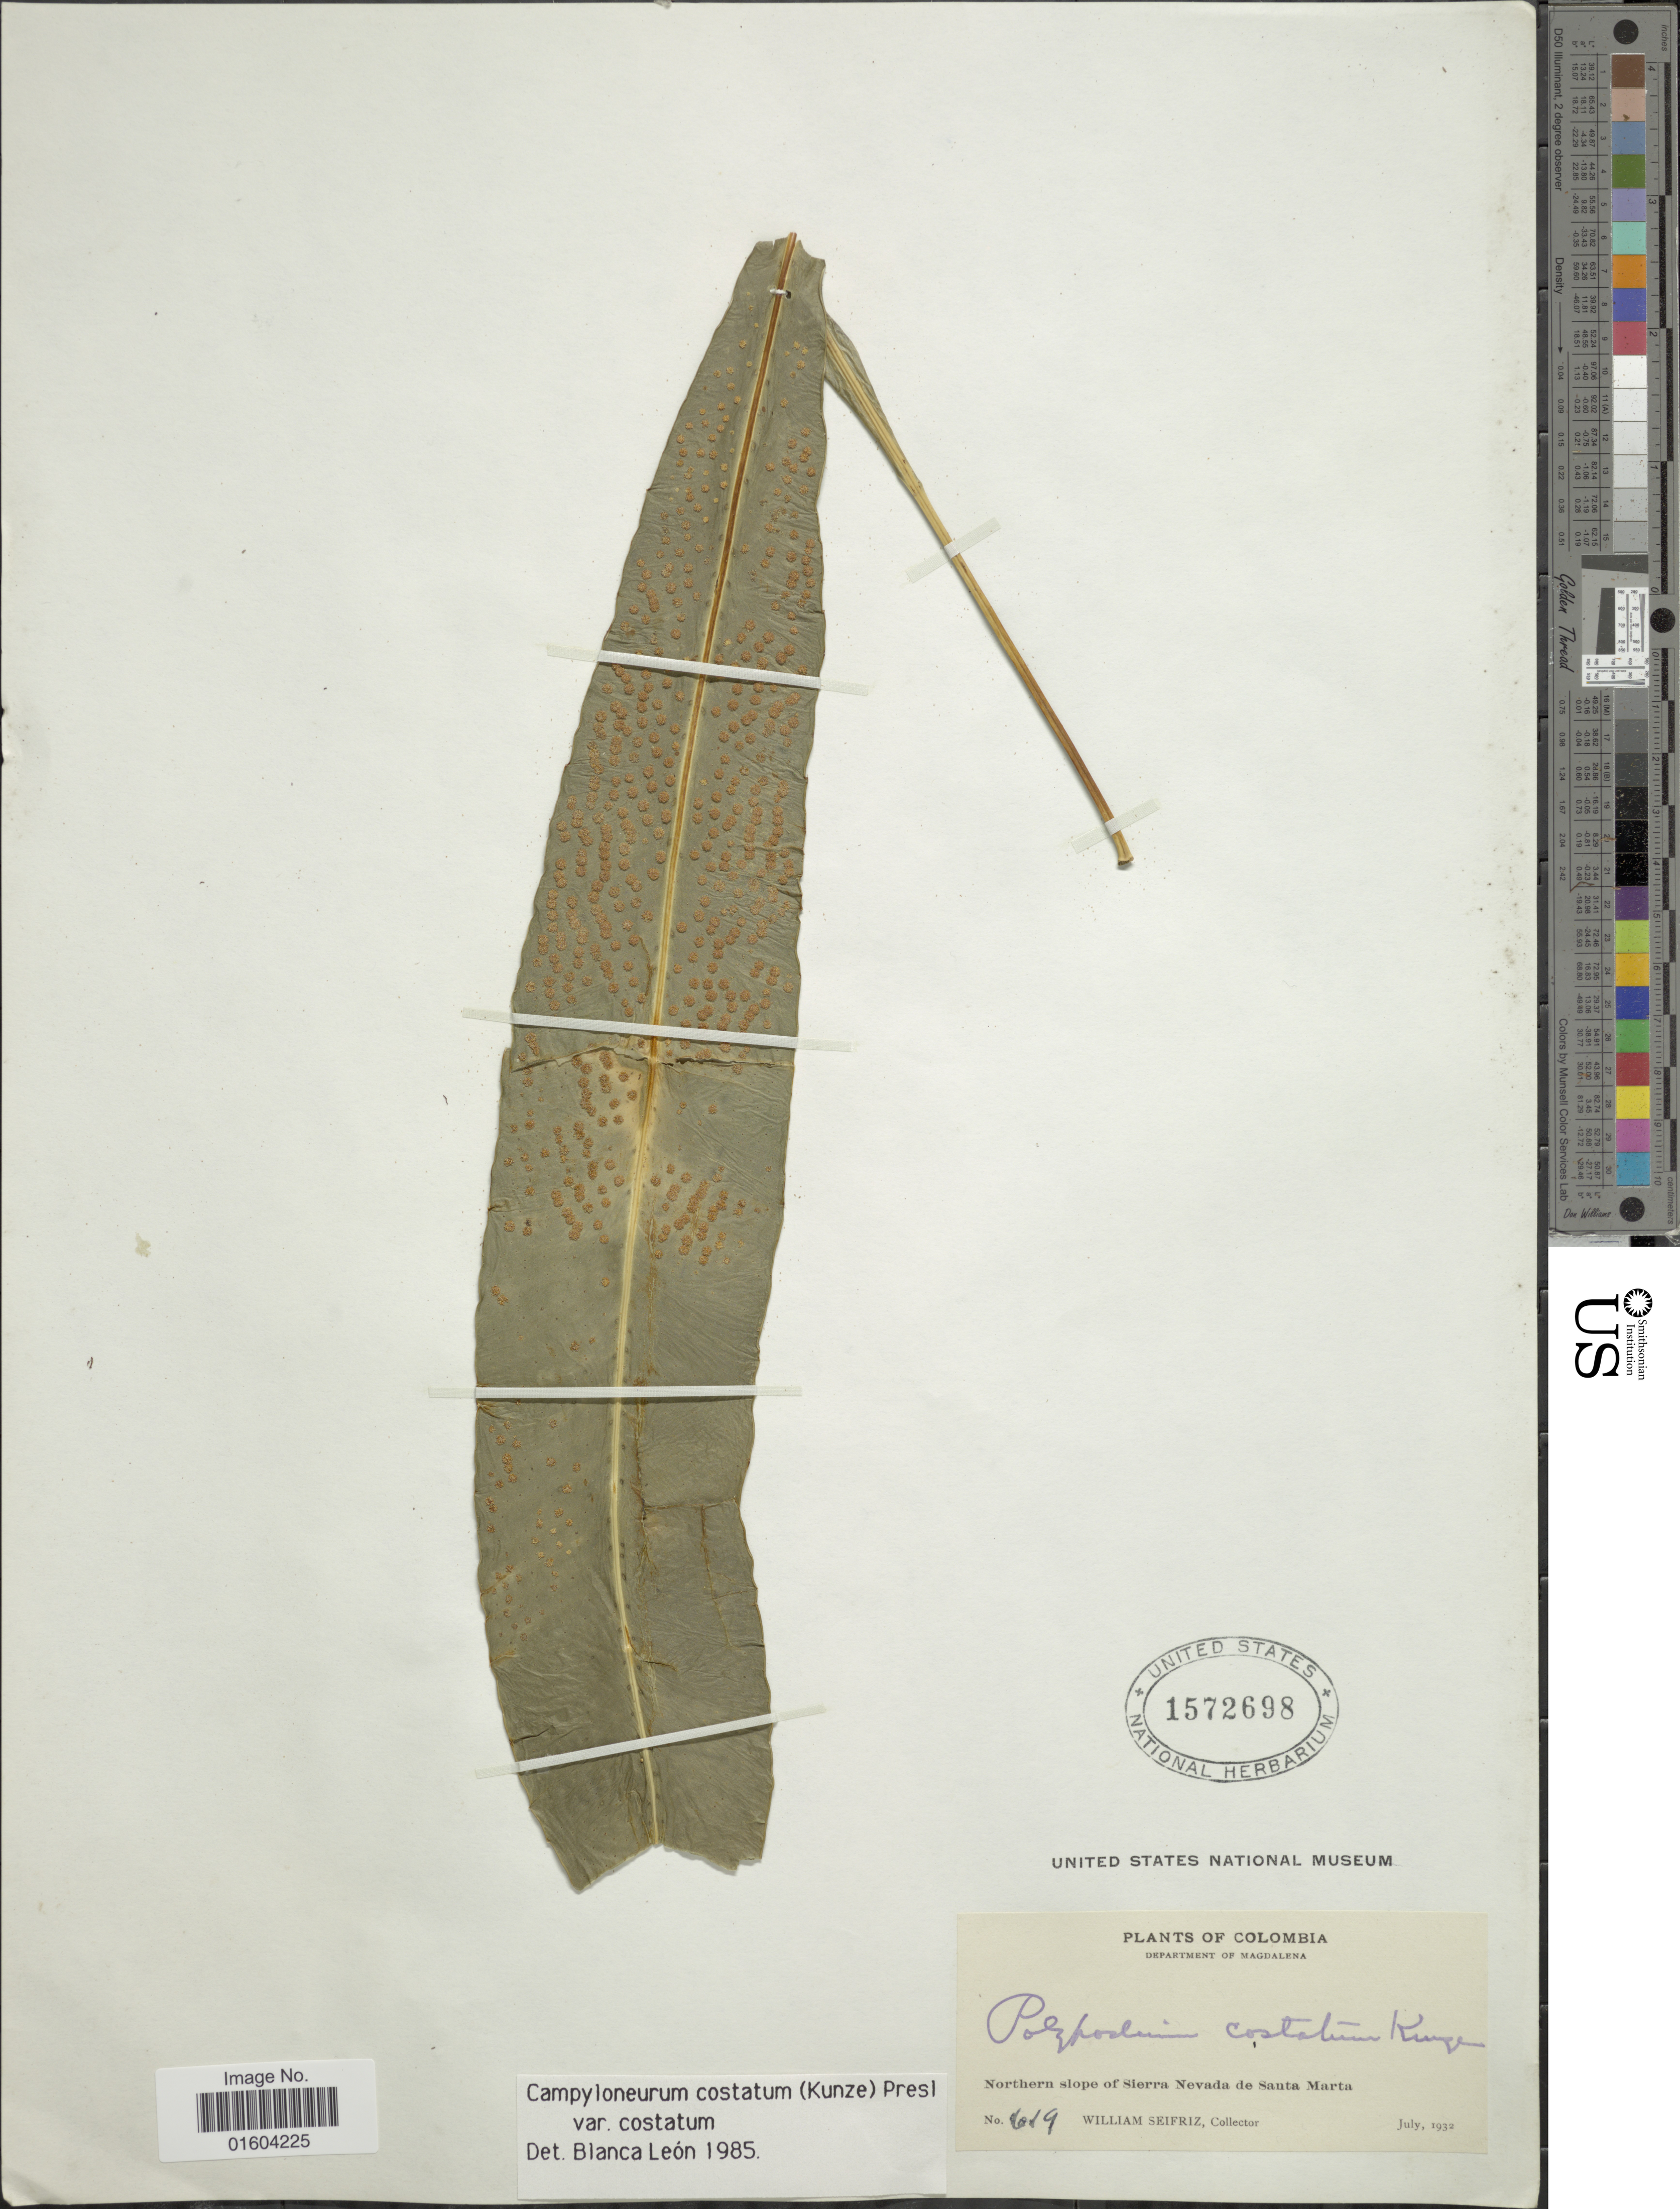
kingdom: Plantae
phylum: Tracheophyta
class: Polypodiopsida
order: Polypodiales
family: Polypodiaceae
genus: Campyloneurum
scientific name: Campyloneurum costatum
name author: (Kunze) C. Presl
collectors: W. Seifriz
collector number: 619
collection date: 1932-07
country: Colombia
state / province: Magdalena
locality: Department of Magdalena. Northern slope of Sierra Nevada de Santa Marta.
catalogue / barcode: US 1572698